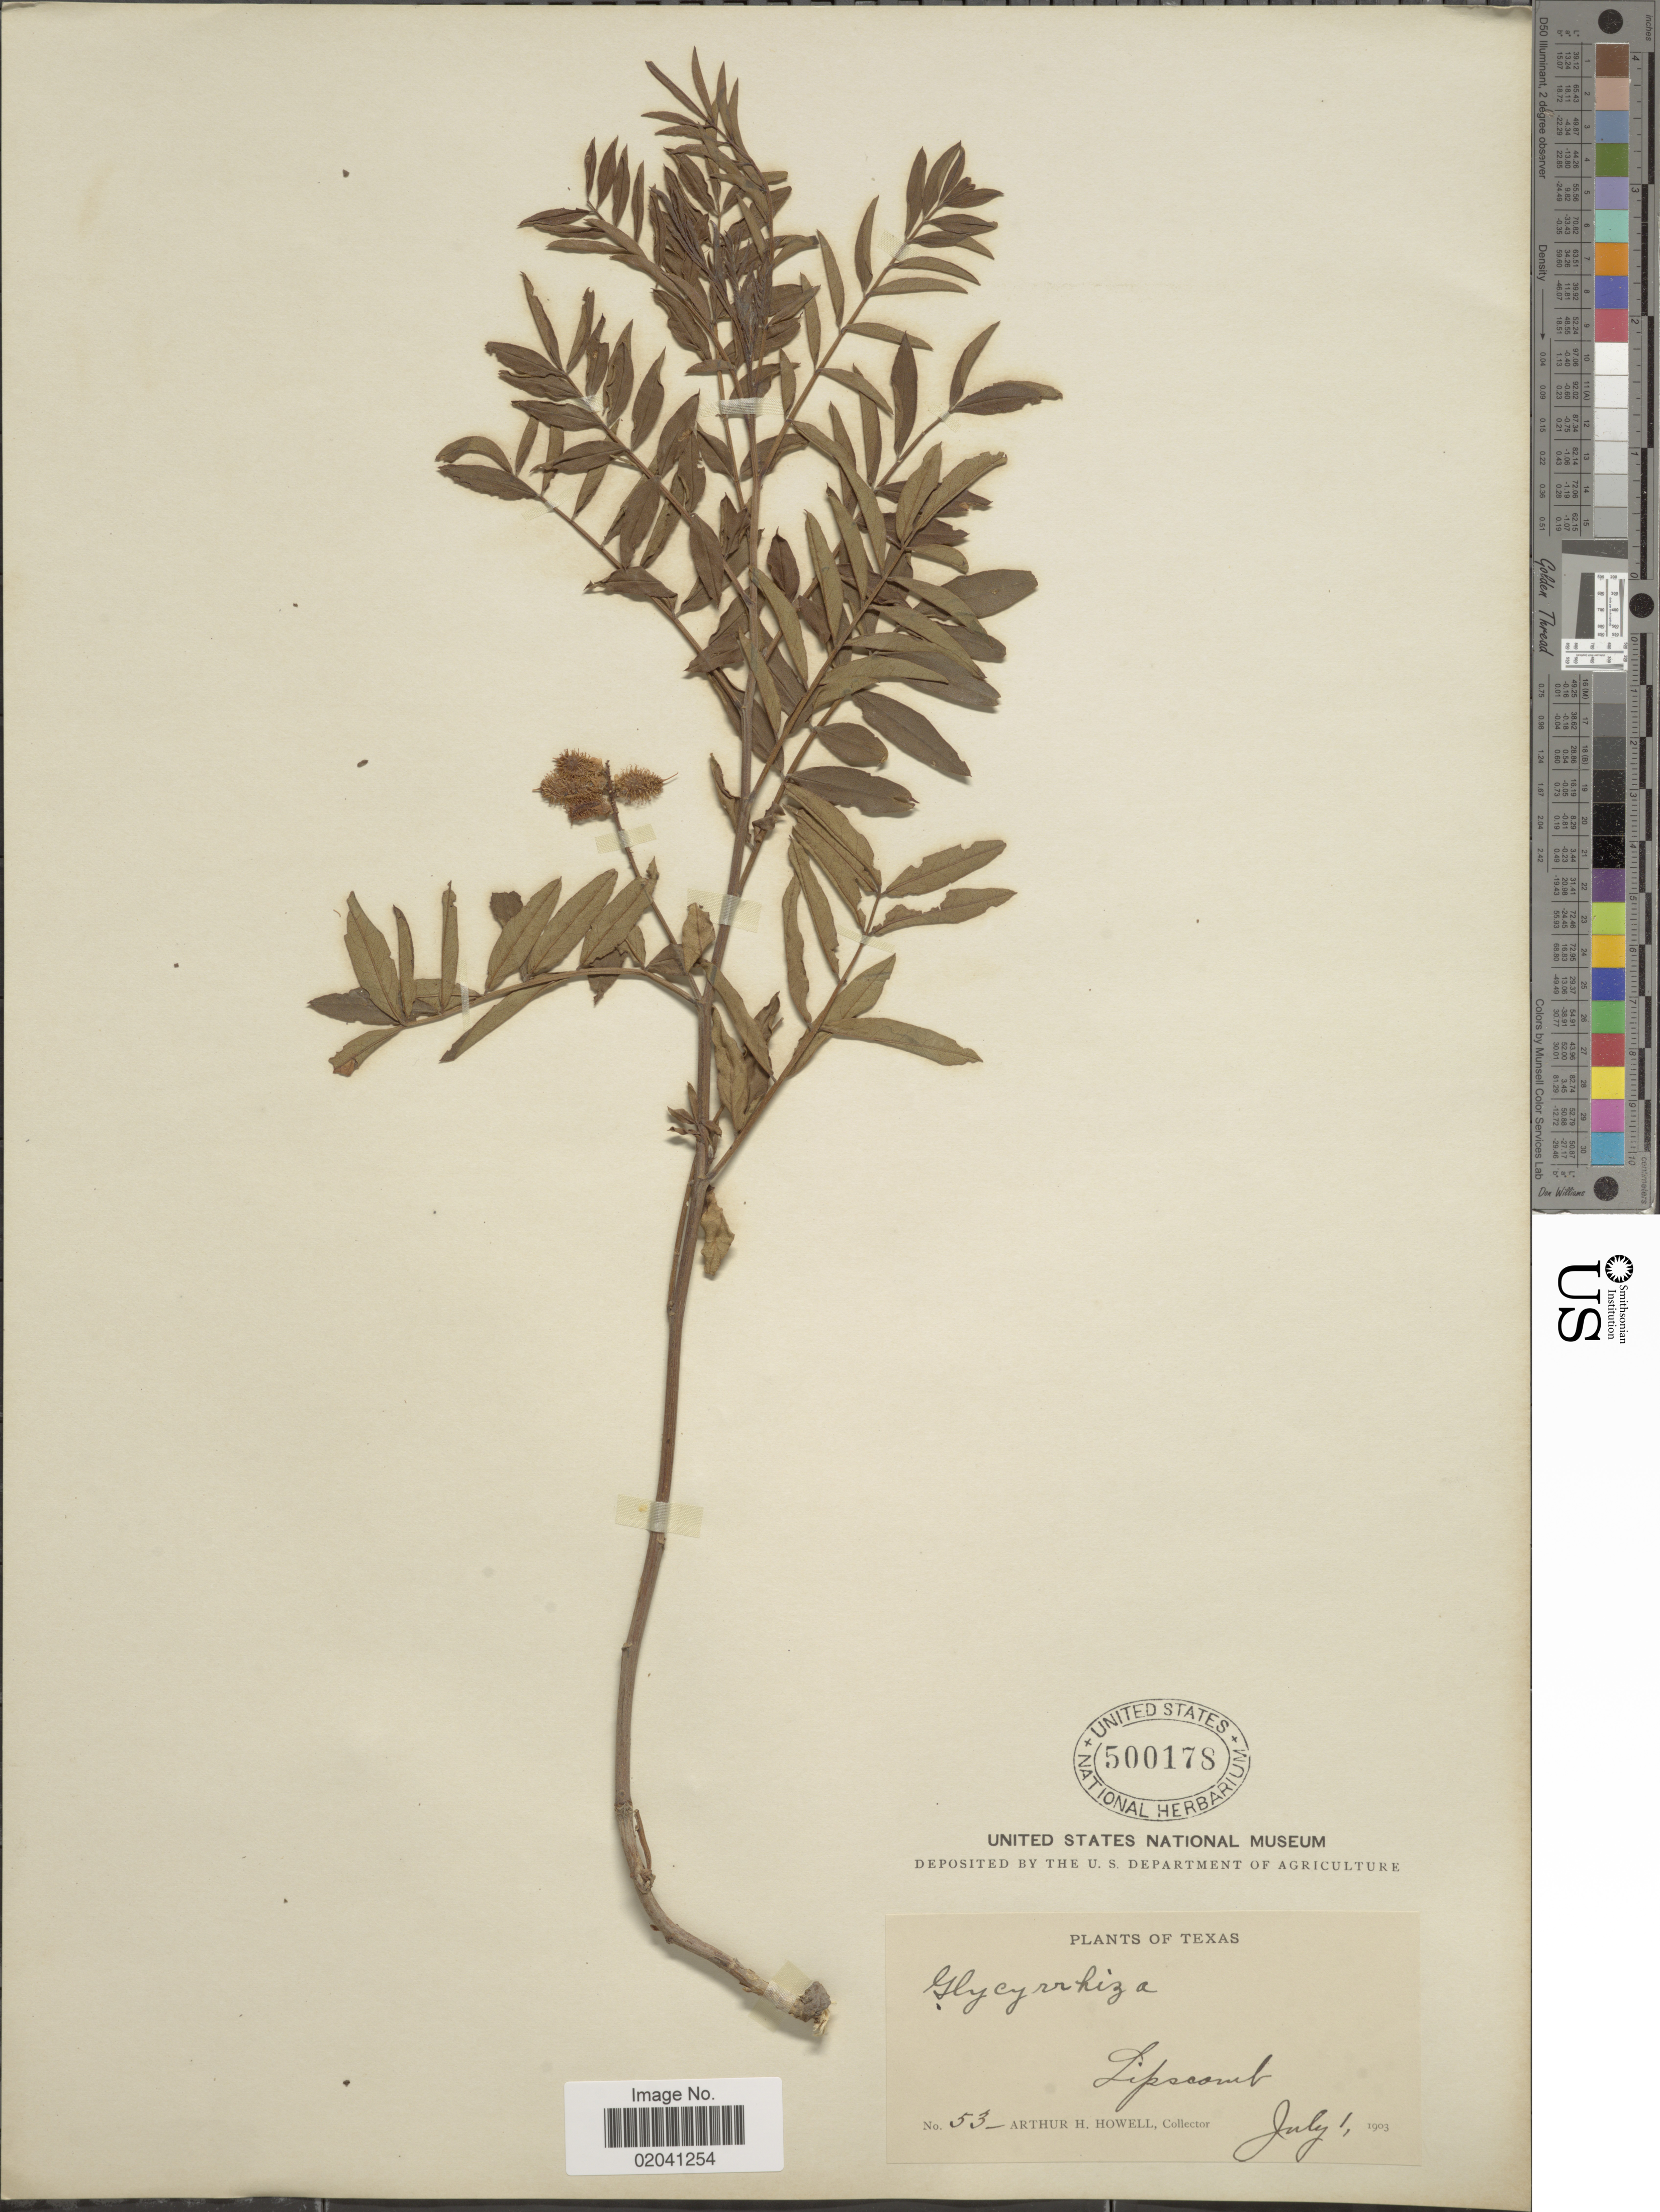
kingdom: Plantae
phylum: Tracheophyta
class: Magnoliopsida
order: Fabales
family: Fabaceae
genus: Glycyrrhiza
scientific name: Glycyrrhiza lepidota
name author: Pursh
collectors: A. Howell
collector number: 53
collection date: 1903-07-01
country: United States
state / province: Texas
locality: Lipscomb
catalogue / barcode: US 500178